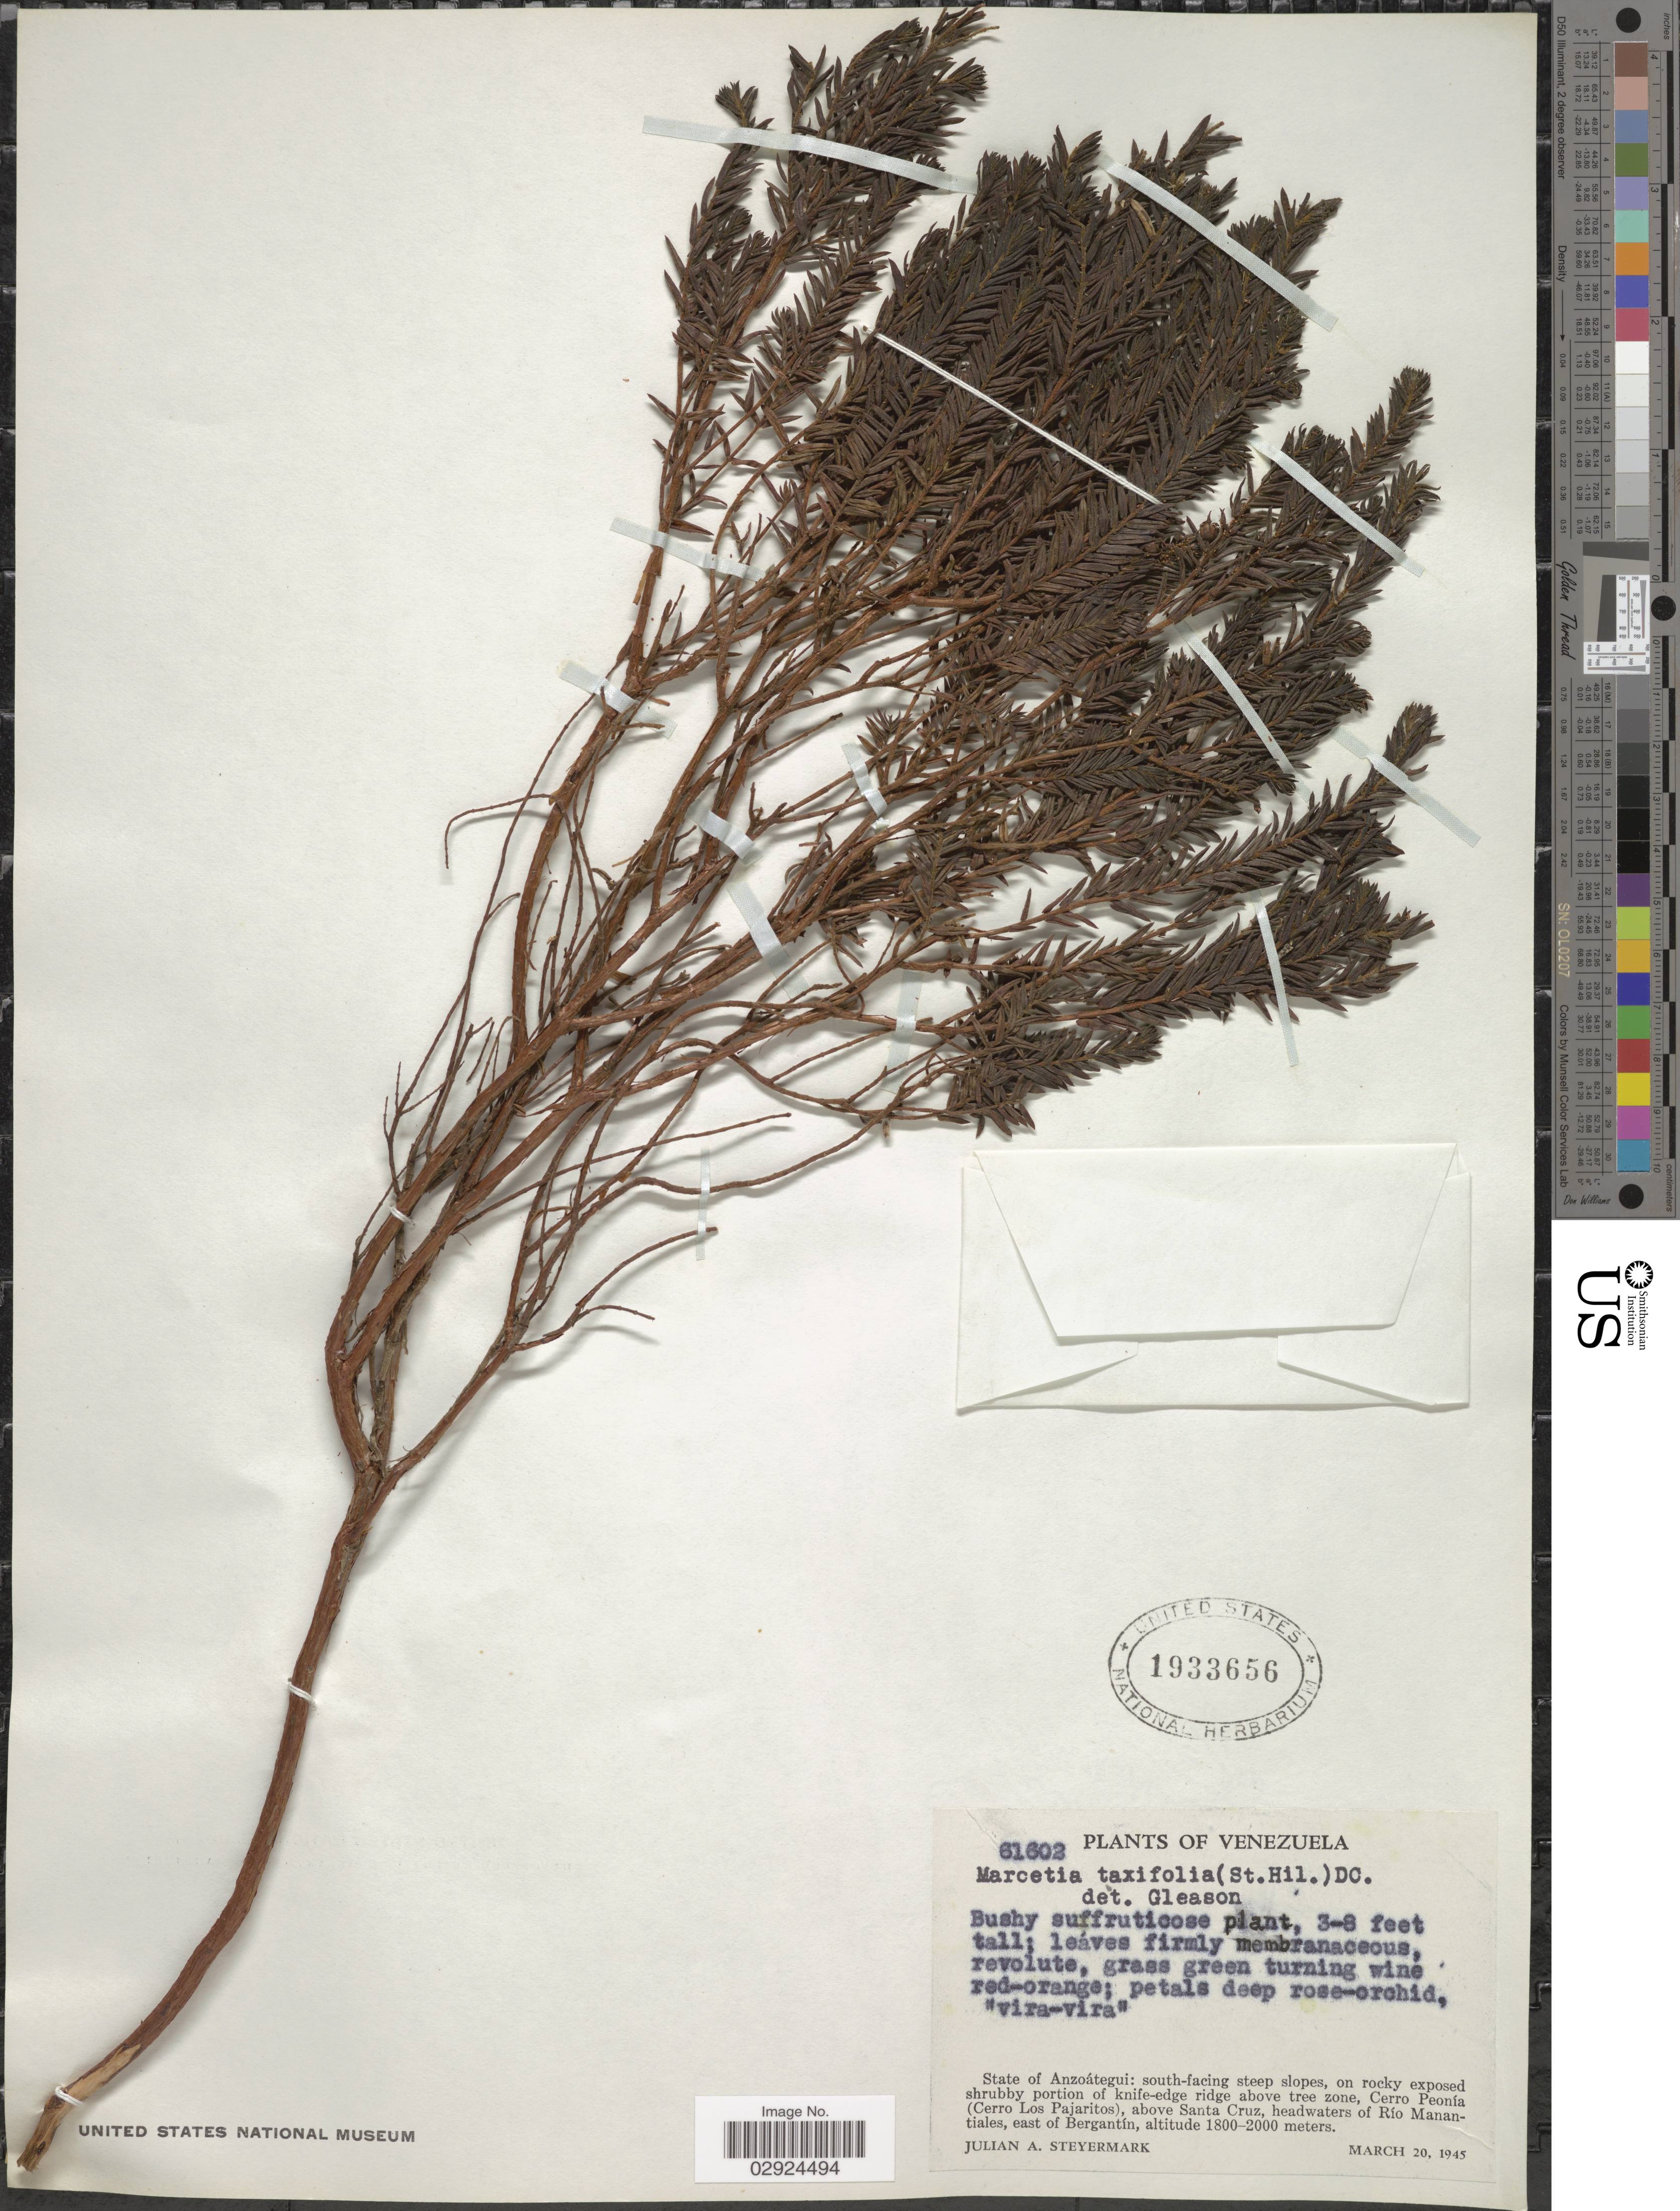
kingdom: Plantae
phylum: Tracheophyta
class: Magnoliopsida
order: Myrtales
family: Melastomataceae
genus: Marcetia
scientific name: Marcetia taxifolia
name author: (A. St.-Hil.) DC.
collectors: J. Steyermark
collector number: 61602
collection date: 1945-03-20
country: Venezuela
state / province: Anzoategui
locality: State of Anzoátegui: south-facing steep slopes, on rocky exposed shrubby portion of knife-edge ridge above tree zone, Cerro Peonía (Cerro Los Pajaritos), above Santa Cruz, headwaters of Río Manantiales, east of Bergantín.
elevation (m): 1800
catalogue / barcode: US 1933656